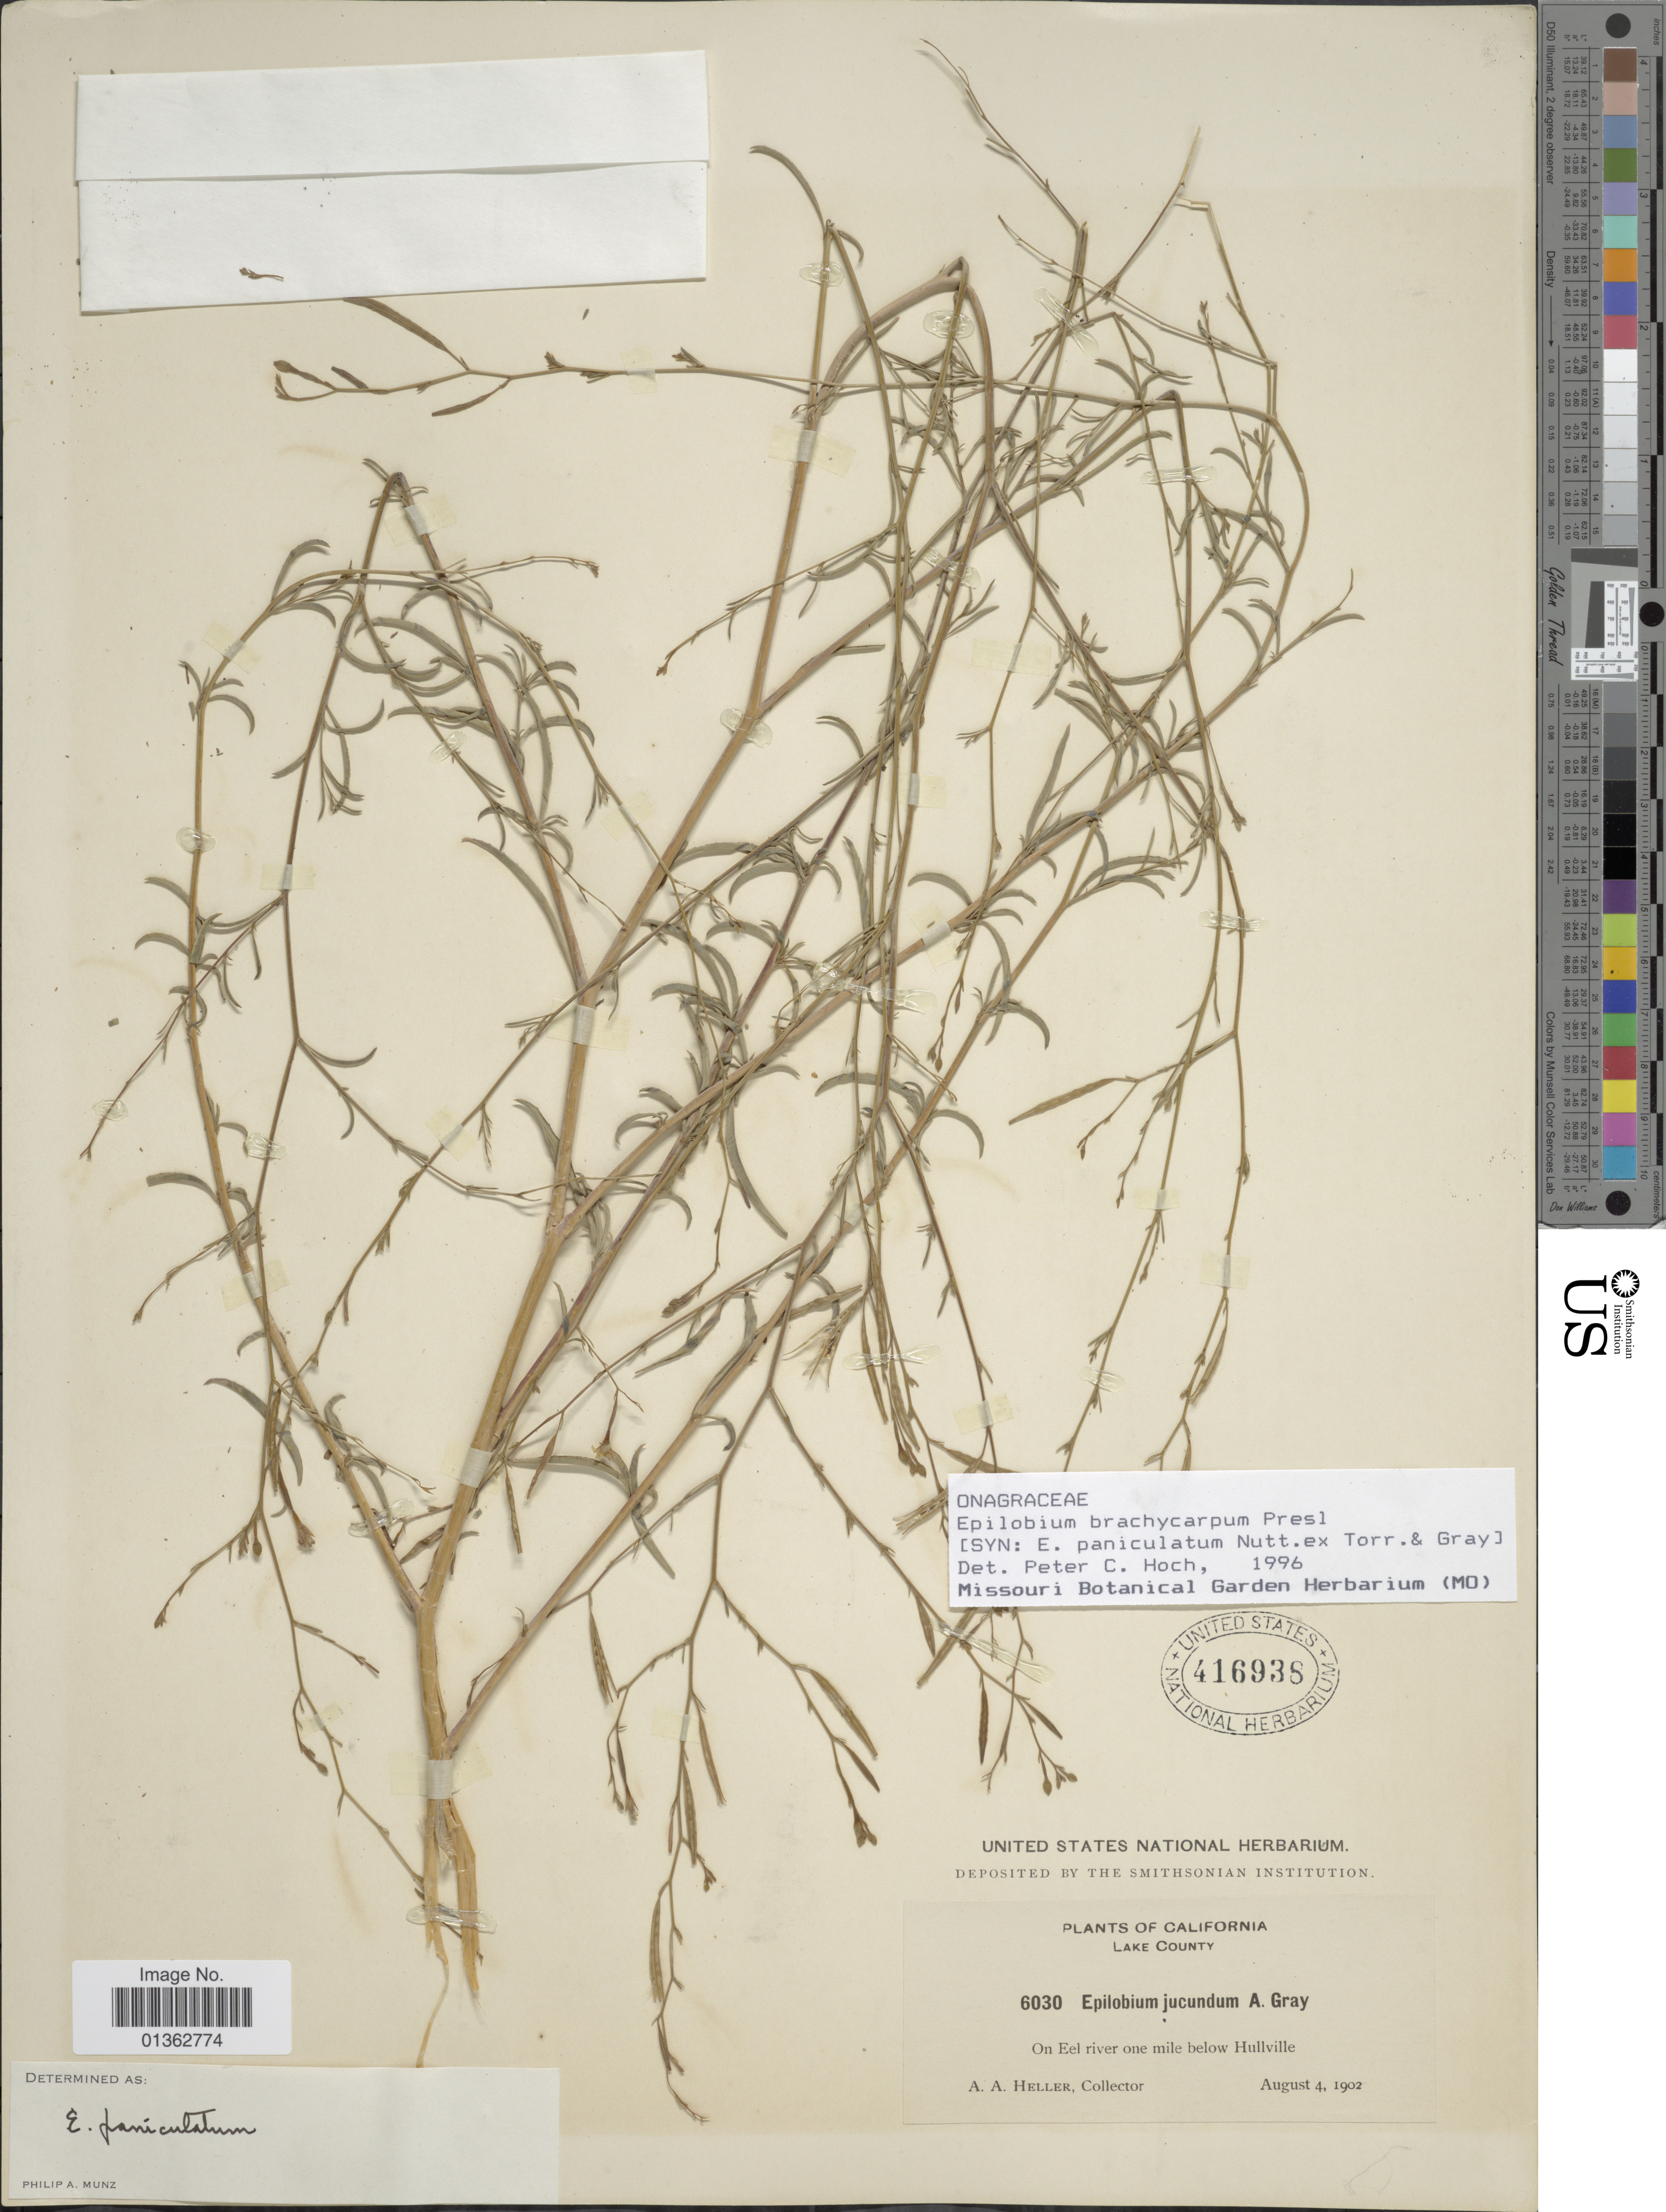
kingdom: Plantae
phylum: Tracheophyta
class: Magnoliopsida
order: Myrtales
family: Onagraceae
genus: Epilobium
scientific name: Epilobium brachycarpum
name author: C. Presl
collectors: A. A. Heller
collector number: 6030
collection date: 1902-08-04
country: United States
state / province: California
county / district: Lake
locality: Lake County. On Eel river one mile below Hullville.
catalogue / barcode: US 416938